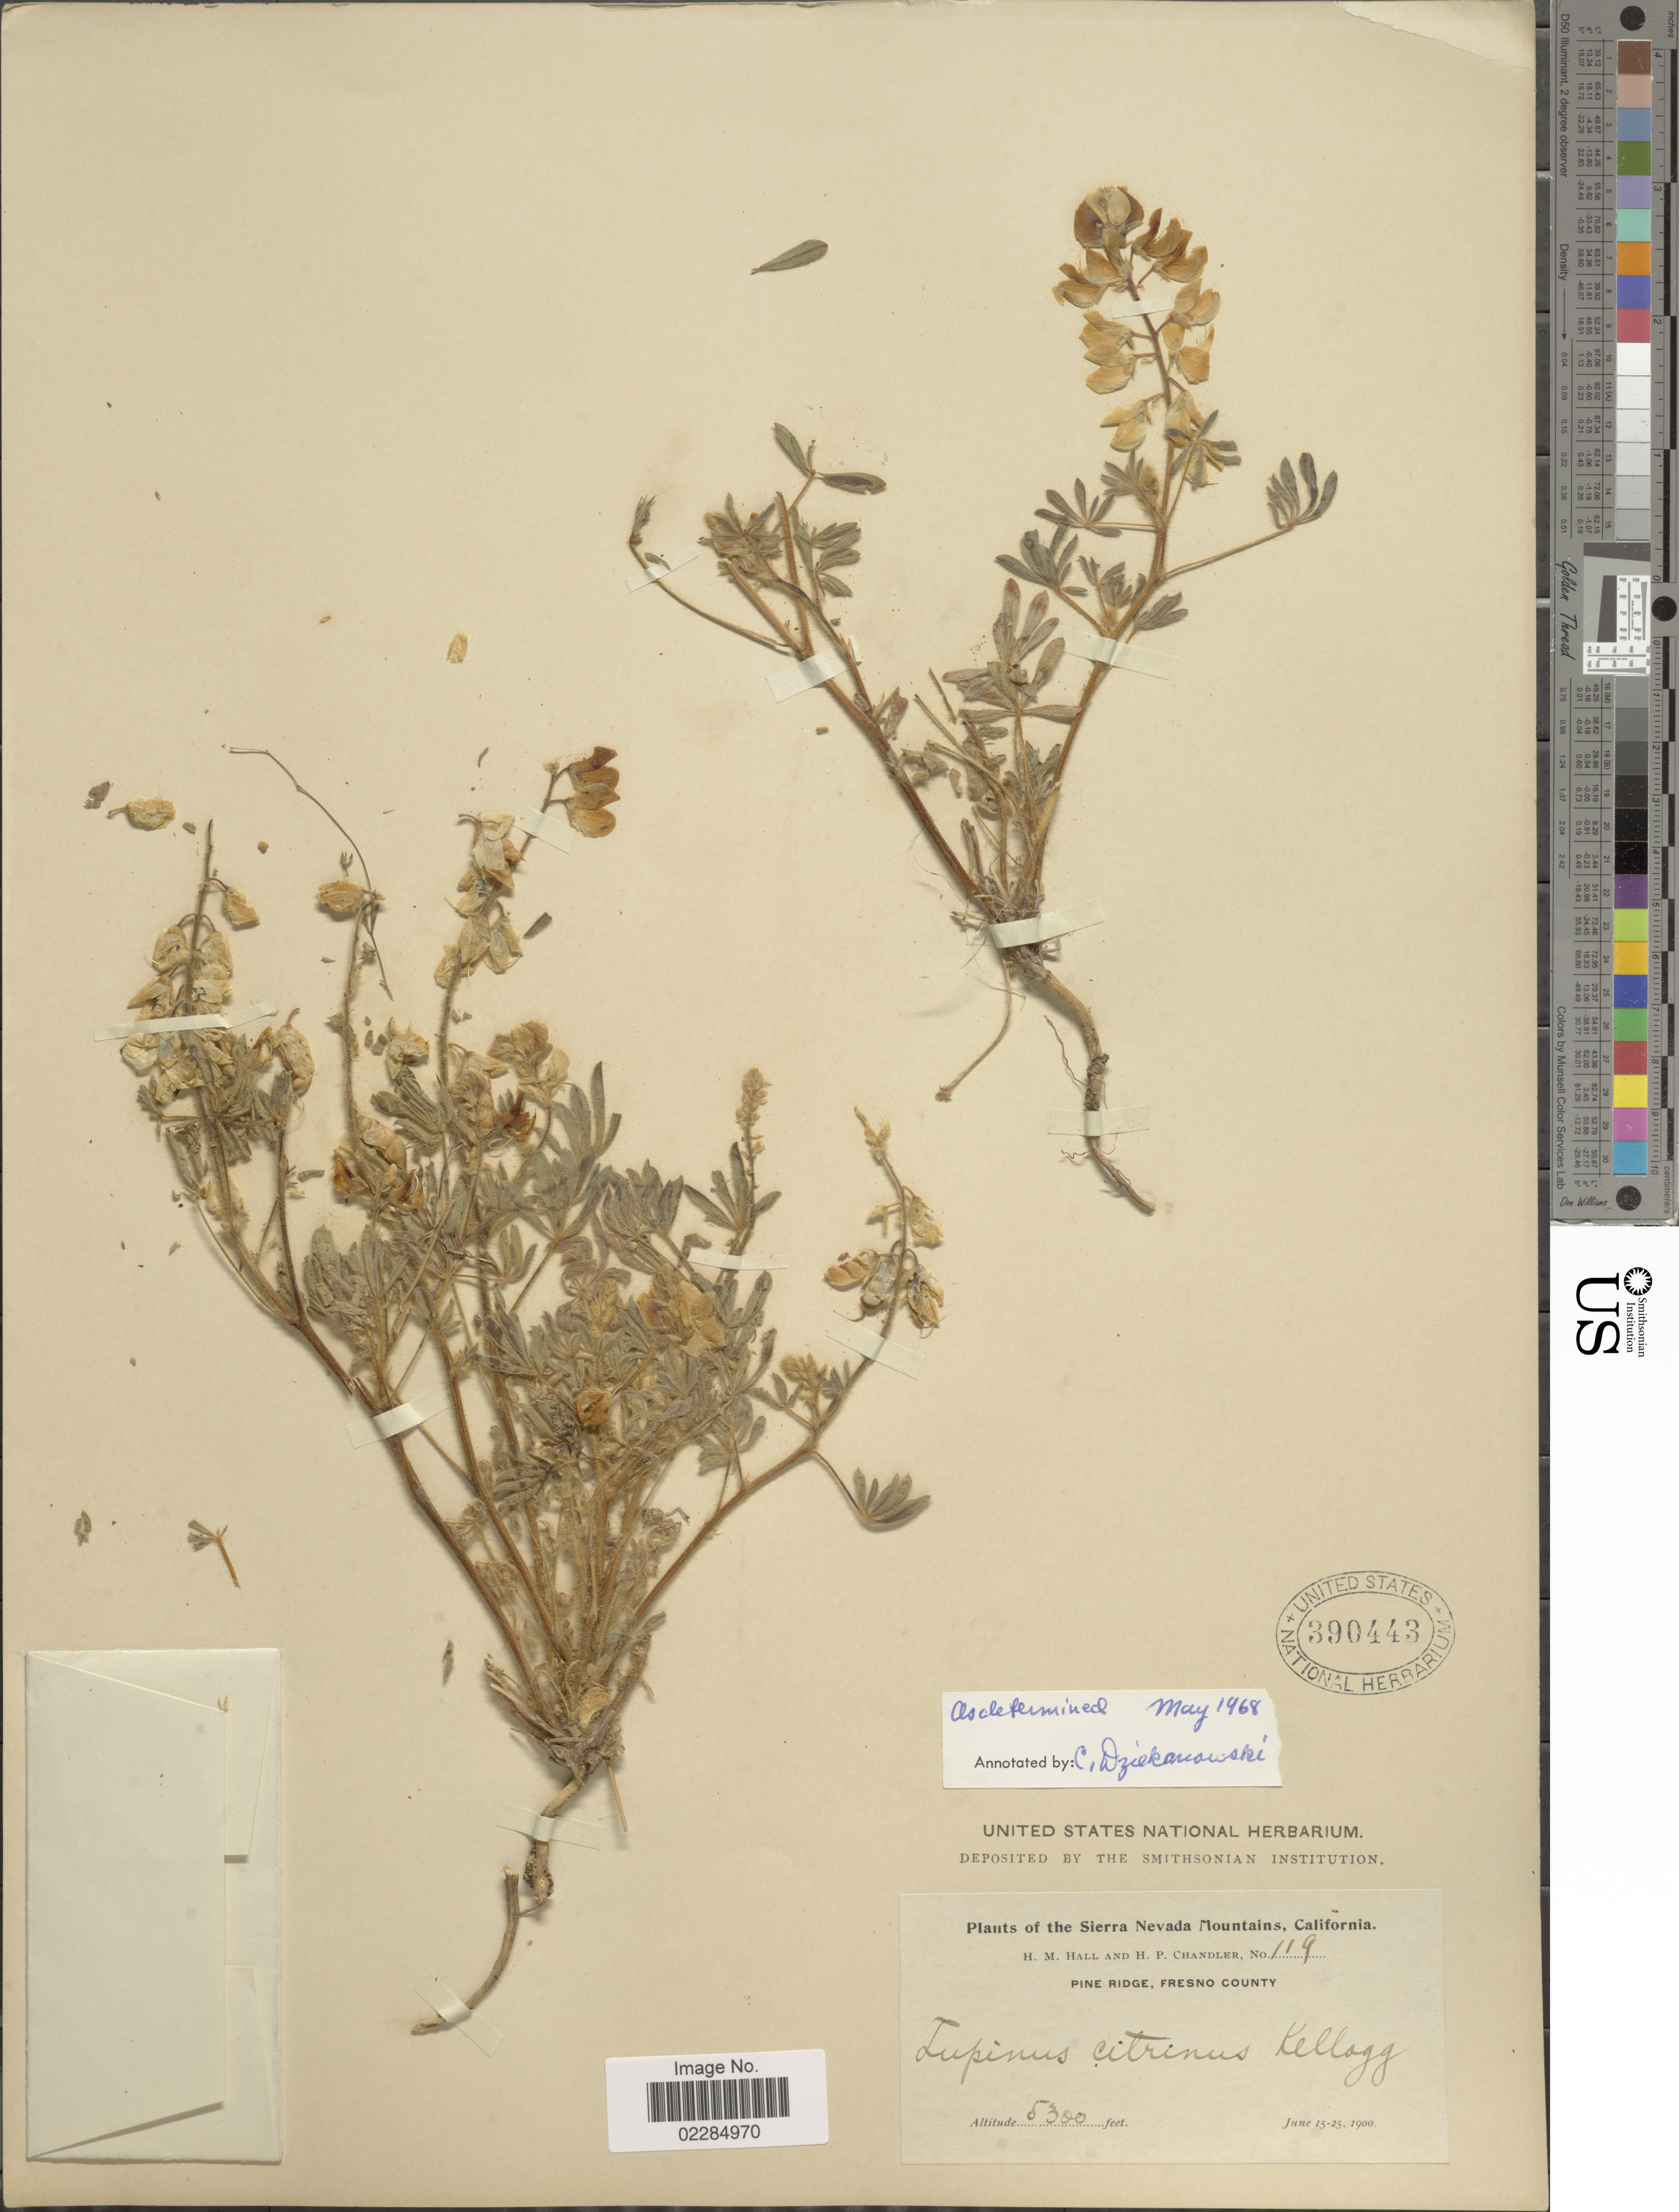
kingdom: Plantae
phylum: Tracheophyta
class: Magnoliopsida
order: Fabales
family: Fabaceae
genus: Lupinus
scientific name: Lupinus citrinus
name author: Kellogg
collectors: H. M. Hall & H. Chandler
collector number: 119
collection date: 1900-06-15/1900-06-25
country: United States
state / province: California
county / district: Fresno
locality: Sierra Nevada Mountains. Pine Ridge, Fresno County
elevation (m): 1615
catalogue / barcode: US 390443